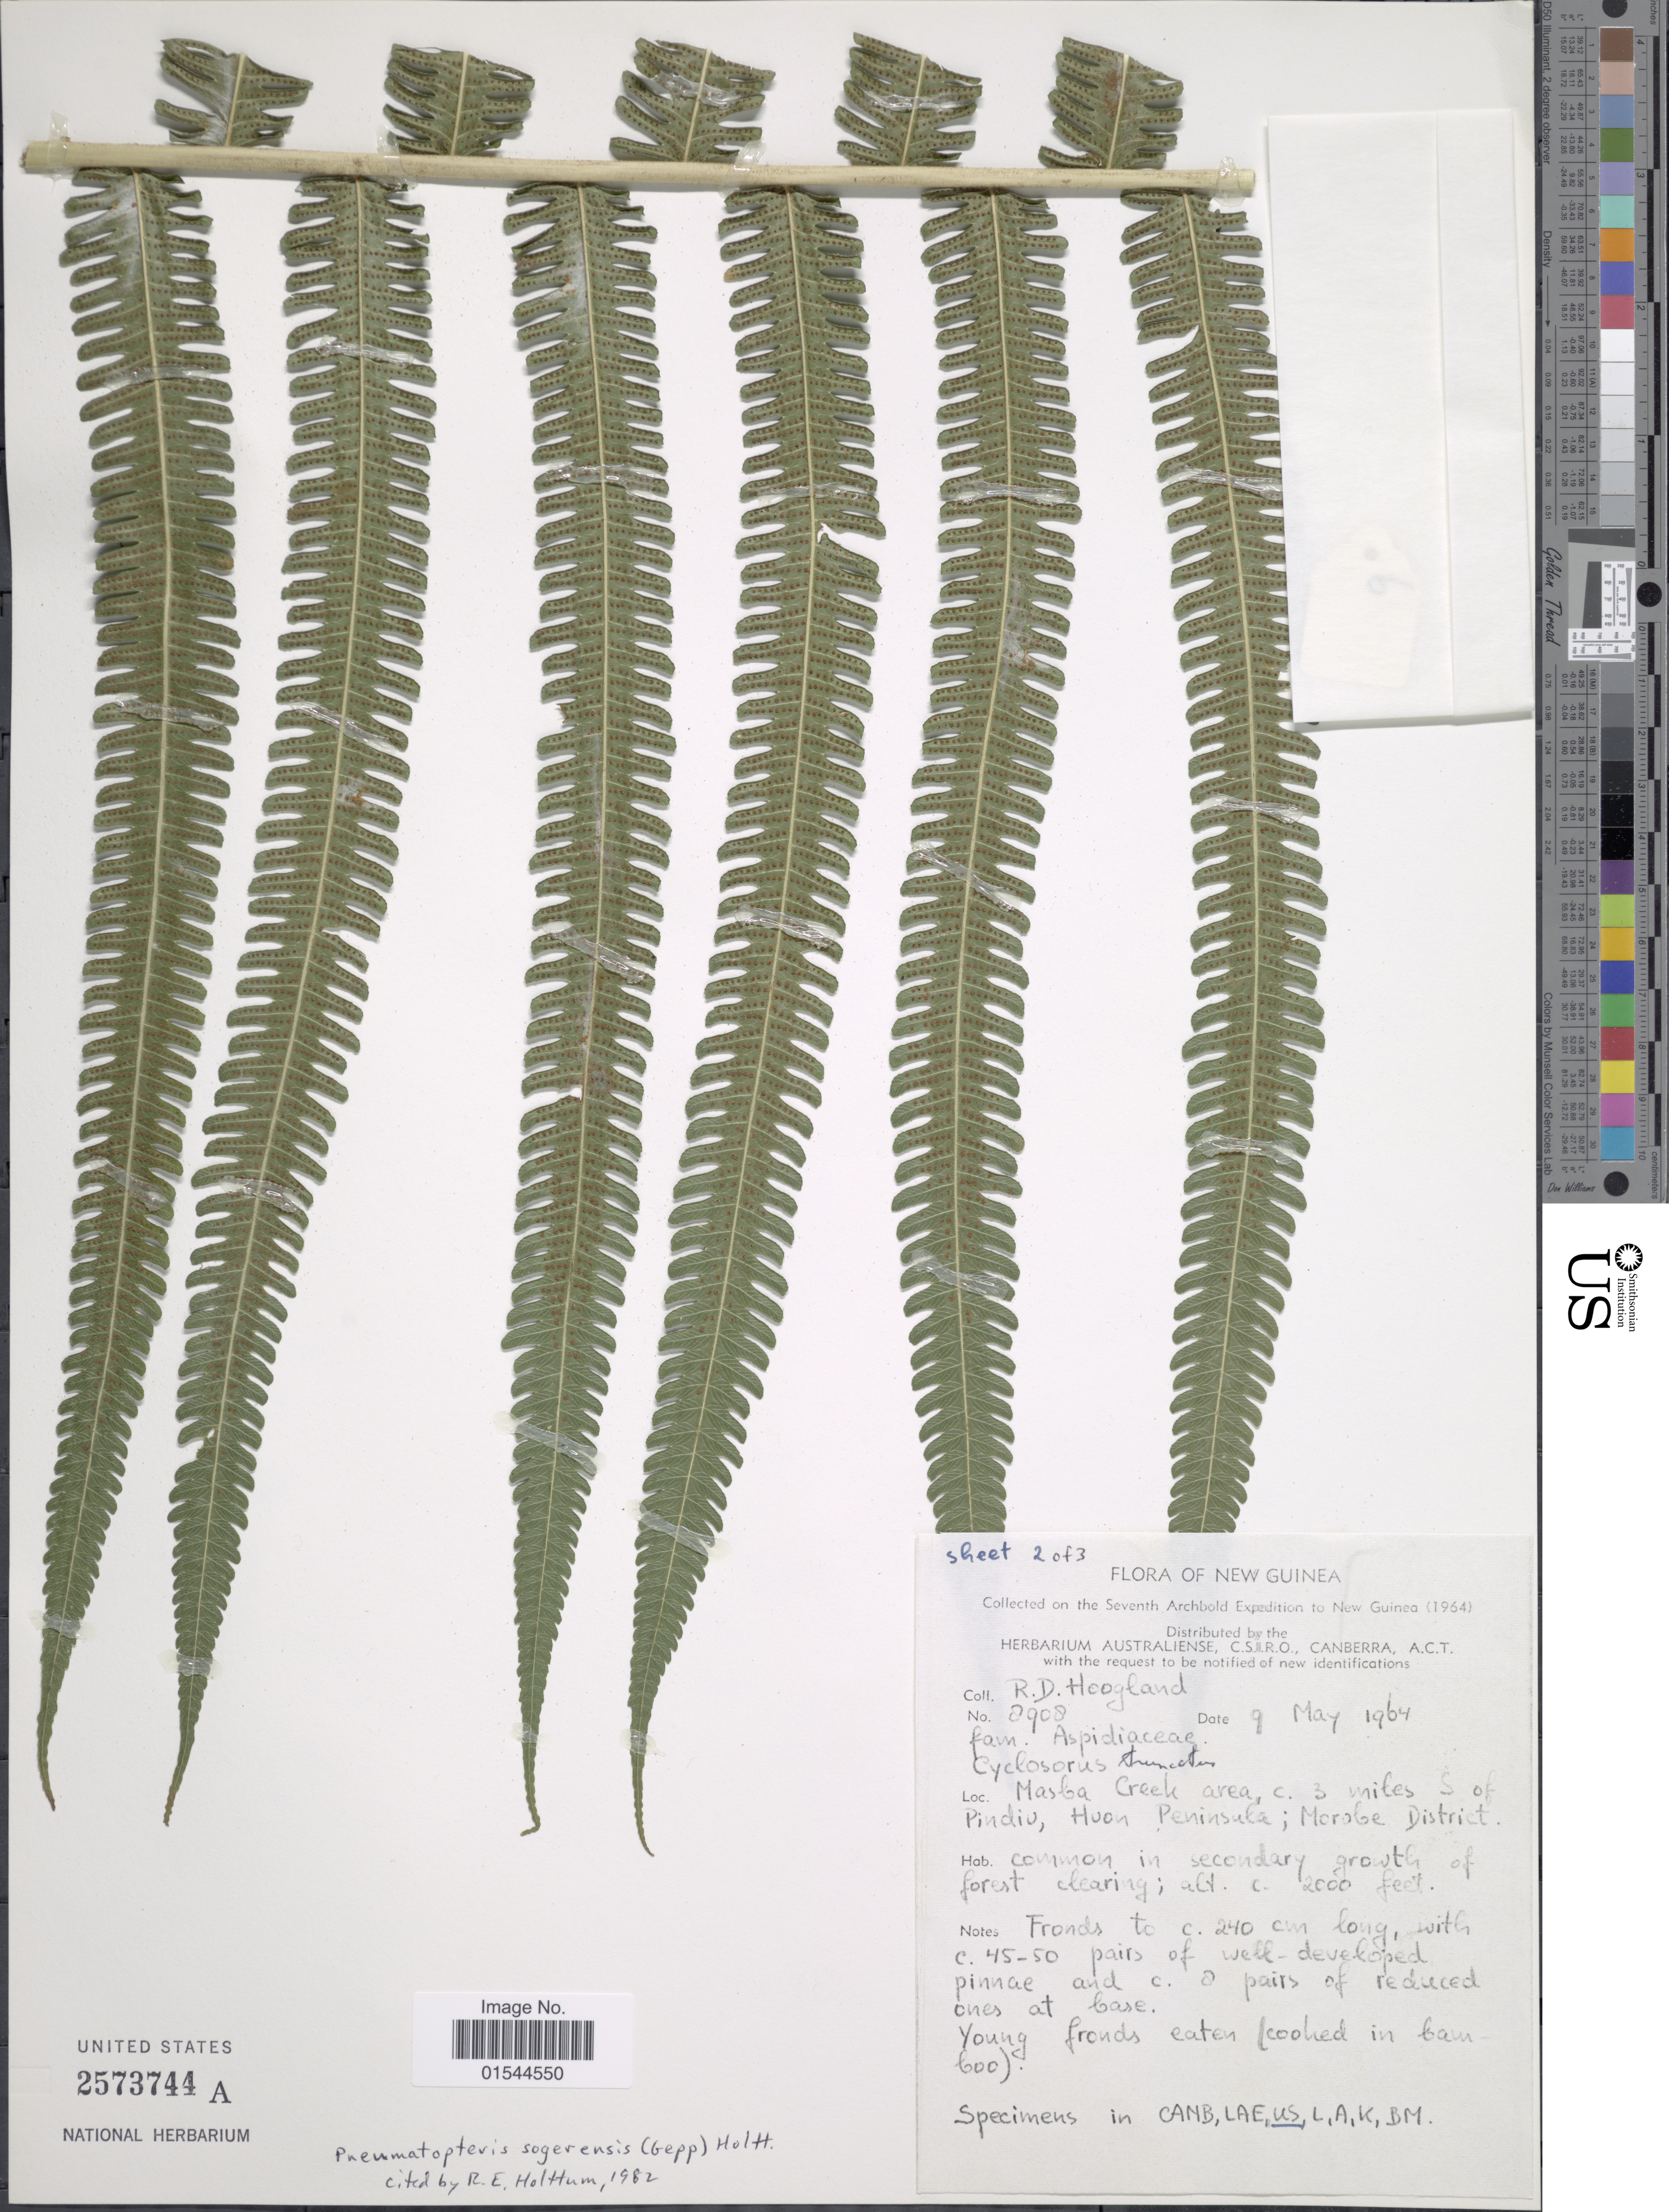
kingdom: Plantae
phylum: Tracheophyta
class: Polypodiopsida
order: Polypodiales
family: Thelypteridaceae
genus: Pneumatopteris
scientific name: Pneumatopteris sogerensis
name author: (A. Gepp) Holttum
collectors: R. D. Hoogland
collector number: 8908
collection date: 1964-05-09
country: Papua New Guinea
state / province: Morobe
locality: New Guinea, Masba Creek area, c. 3 miles S of Pindio, Hoon Peninsula; Morobe District [interpreted]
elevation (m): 610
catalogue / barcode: US 2573744A